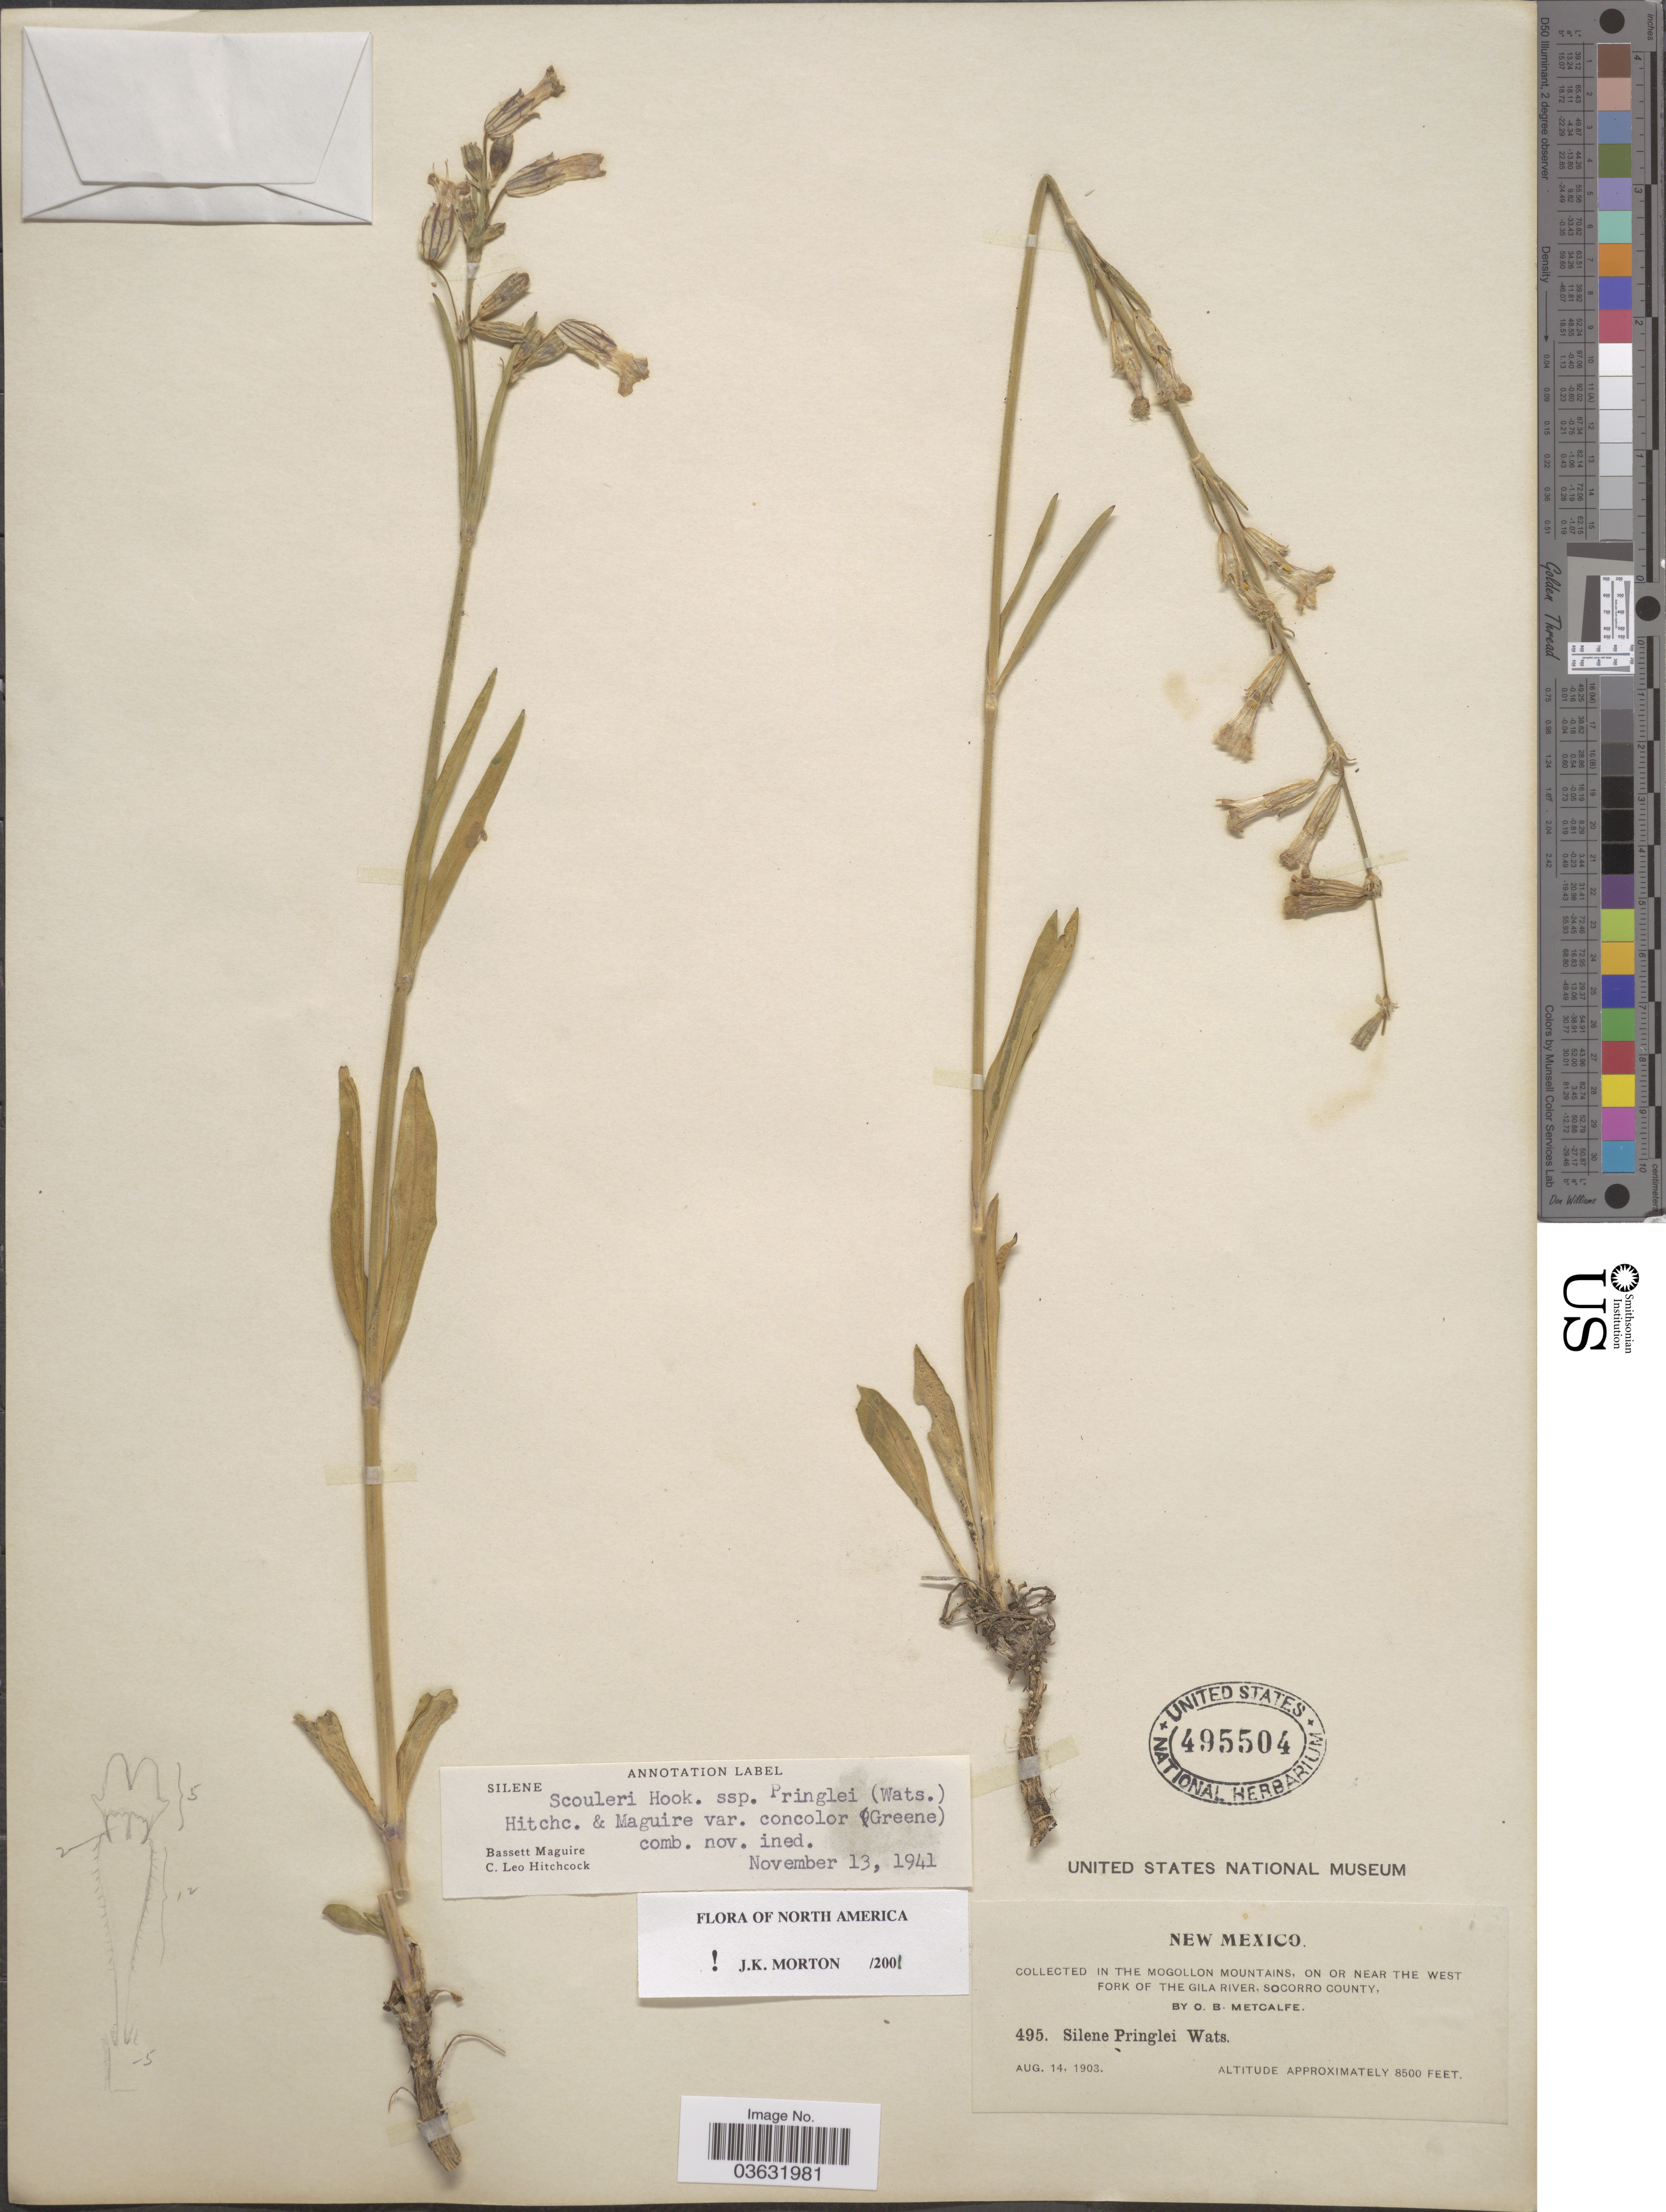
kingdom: Plantae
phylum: Tracheophyta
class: Magnoliopsida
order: Caryophyllales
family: Caryophyllaceae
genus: Silene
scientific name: Silene scouleri var. concolor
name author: (Greene) C.L. Hitchc. & Maguire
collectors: O. B. Metcalfe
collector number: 495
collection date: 1903-08-14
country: United States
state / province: New Mexico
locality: In the Mogollon Mountains, on or near the West Fork of the Gila River, Socorro County.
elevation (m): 2591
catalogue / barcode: US 495504